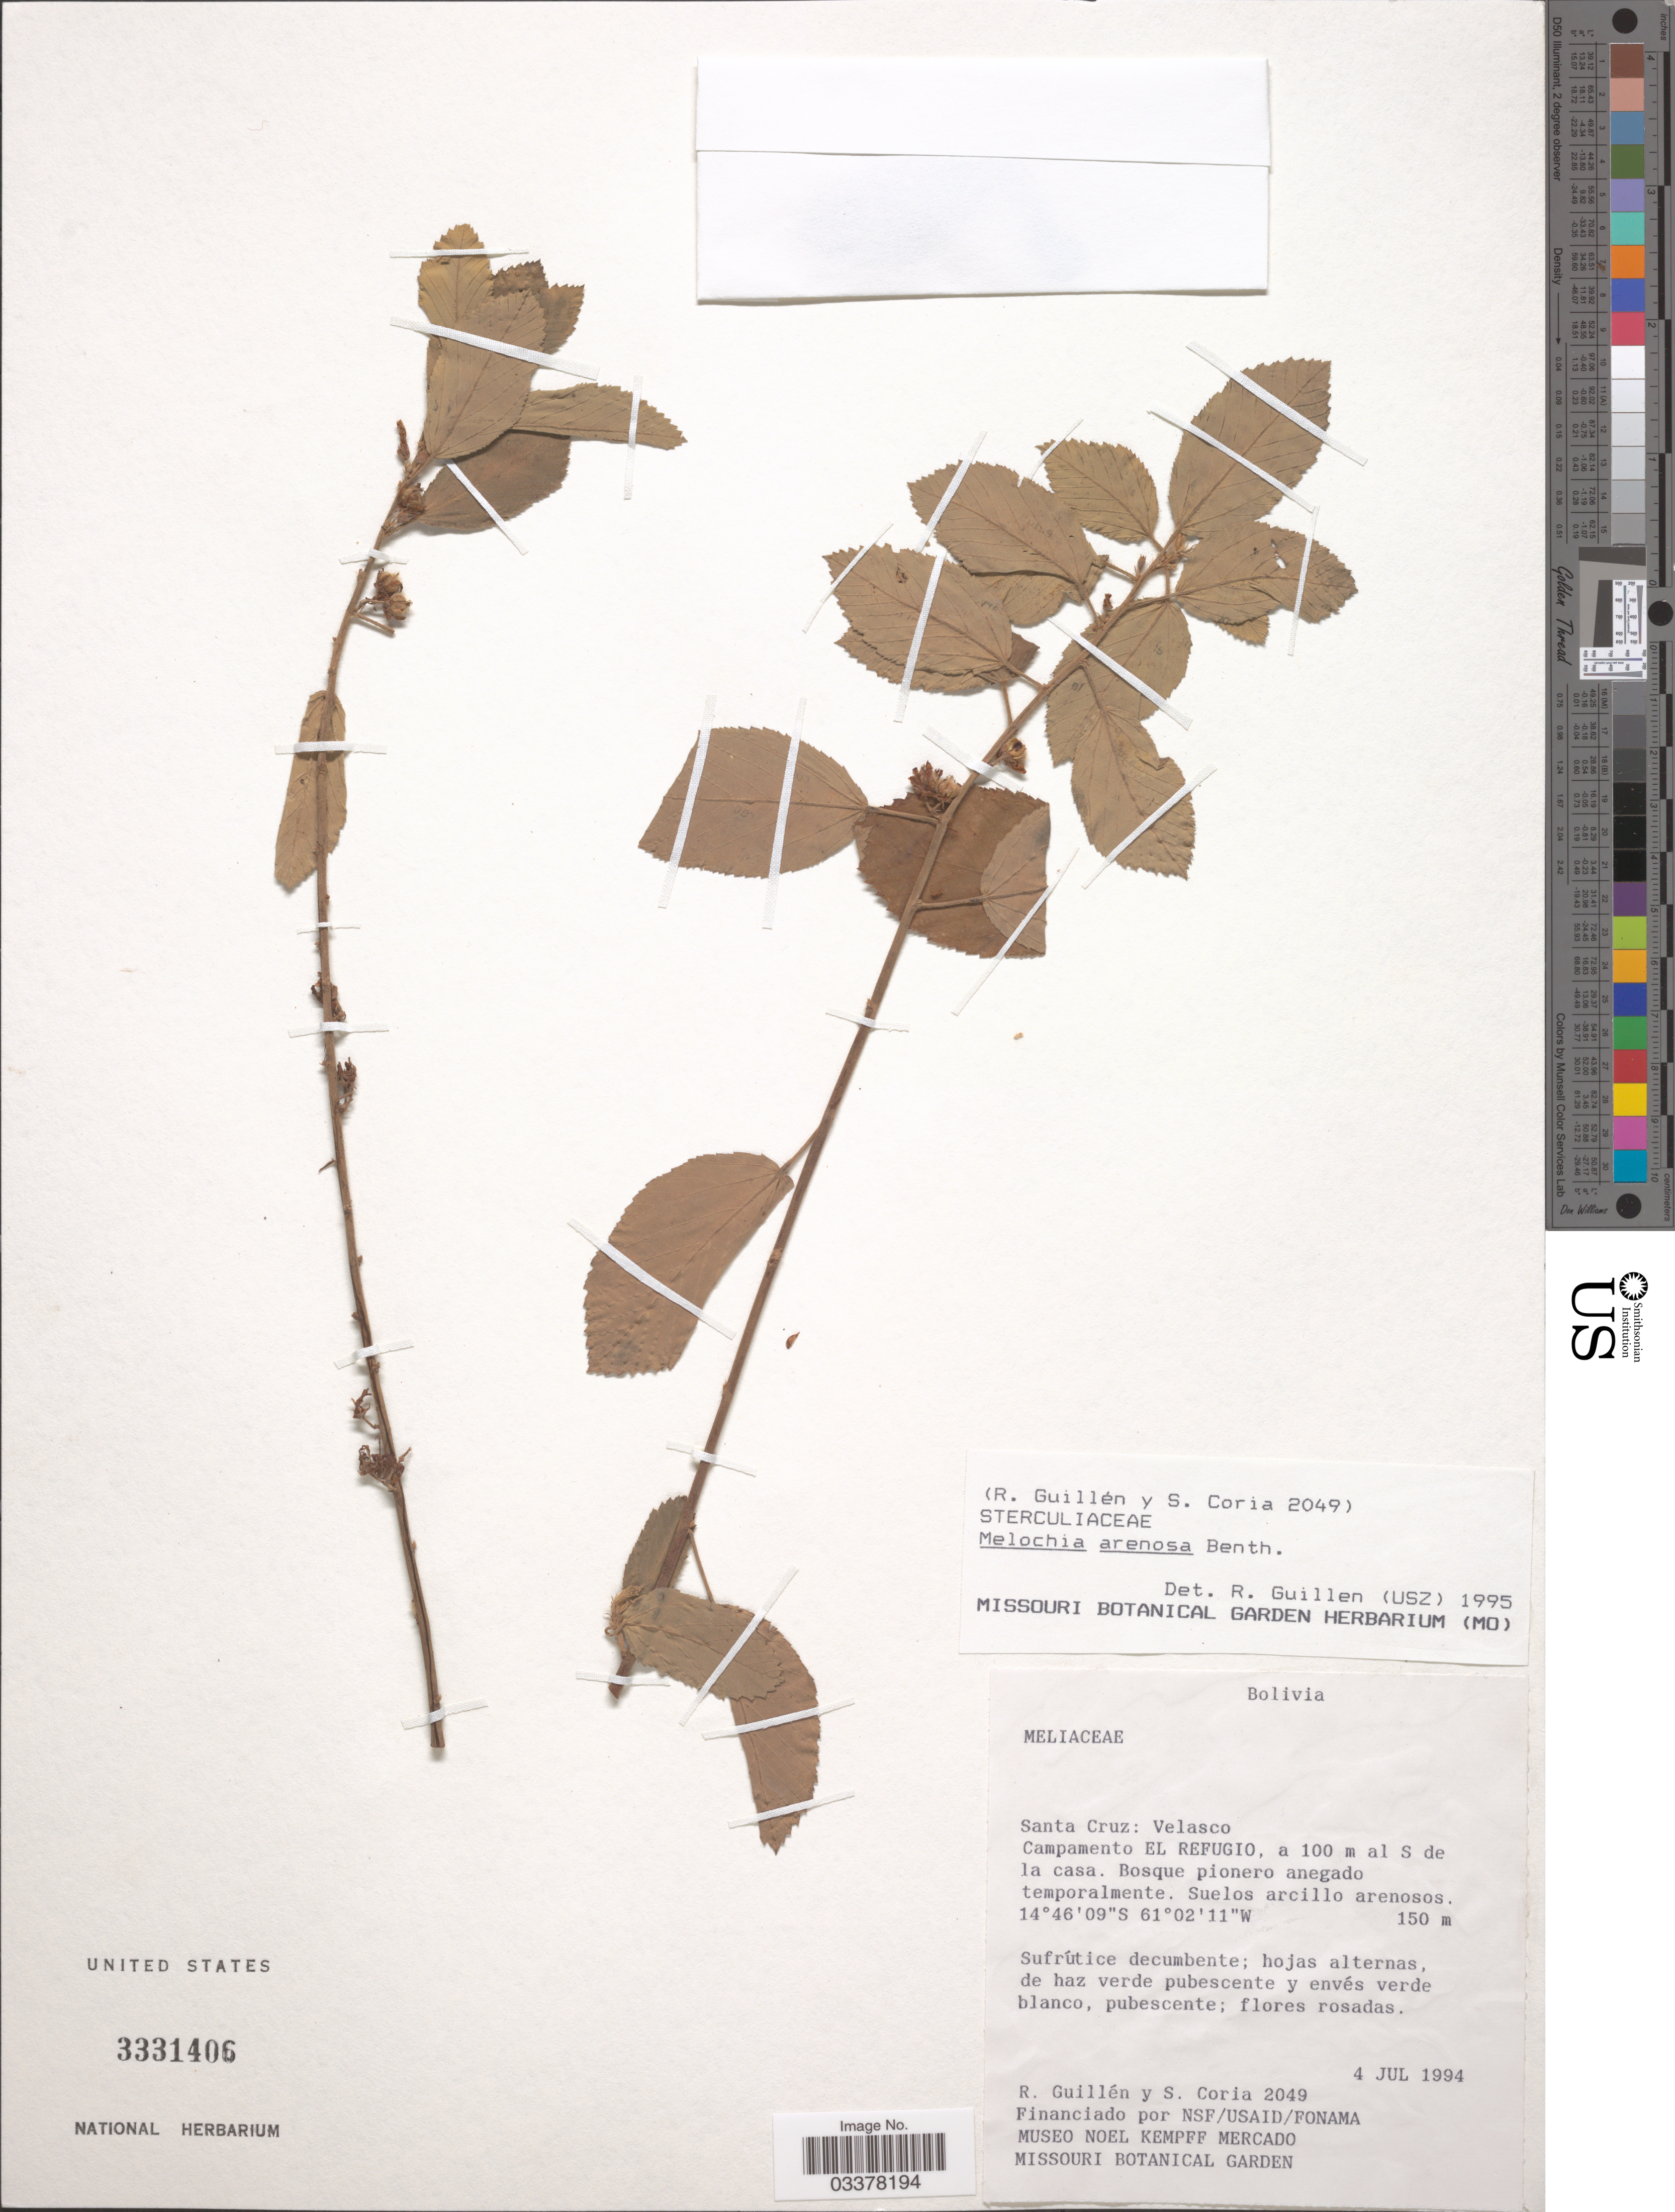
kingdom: Plantae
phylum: Tracheophyta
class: Magnoliopsida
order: Malvales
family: Malvaceae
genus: Melochia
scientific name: Melochia arenosa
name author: Benth.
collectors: R. Guillen & S. Coria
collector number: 2049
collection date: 1994-07-04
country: Bolivia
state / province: Santa Cruz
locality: Velasco. Campamento El Refugio, a 100 m al S de la casa.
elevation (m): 150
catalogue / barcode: US 3331406